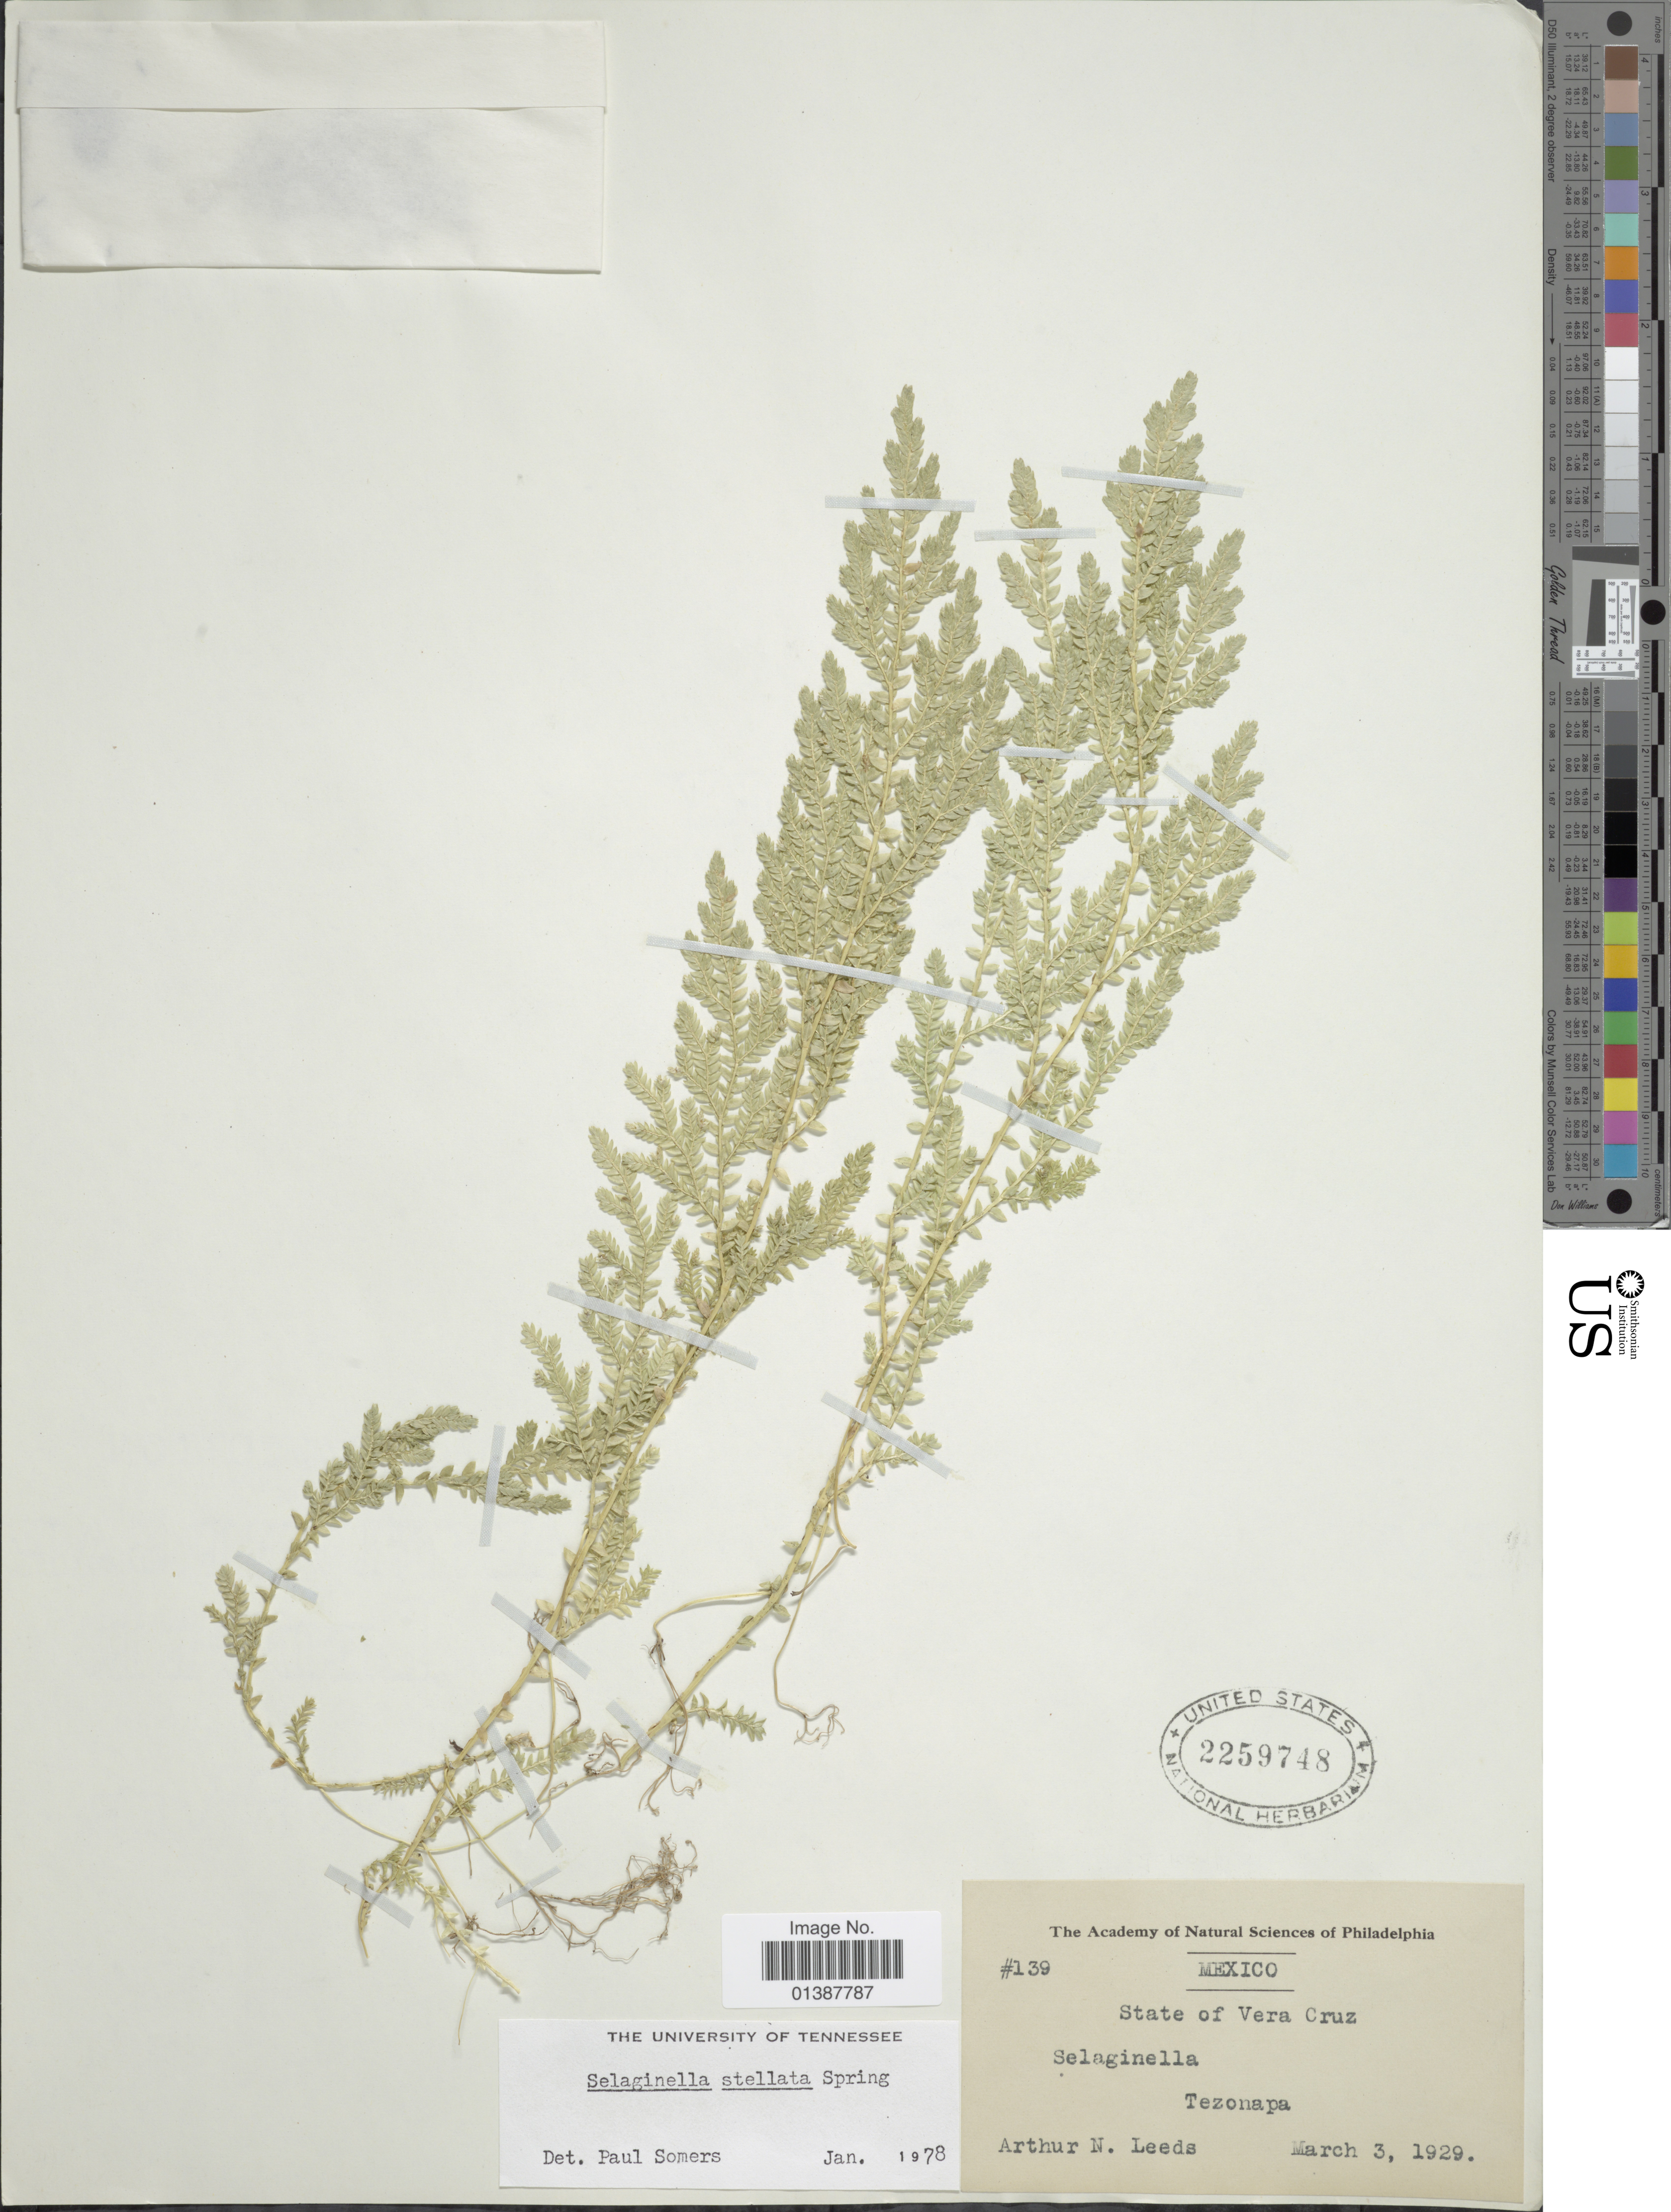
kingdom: Plantae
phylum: Tracheophyta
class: Lycopodiopsida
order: Selaginellales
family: Selaginellaceae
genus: Selaginella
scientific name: Selaginella galeottii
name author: Spring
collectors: A. N. Leeds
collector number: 139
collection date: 1929-03-03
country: Mexico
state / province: Veracruz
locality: State of Vera Cruz, Tezonapa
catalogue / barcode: US 2259748